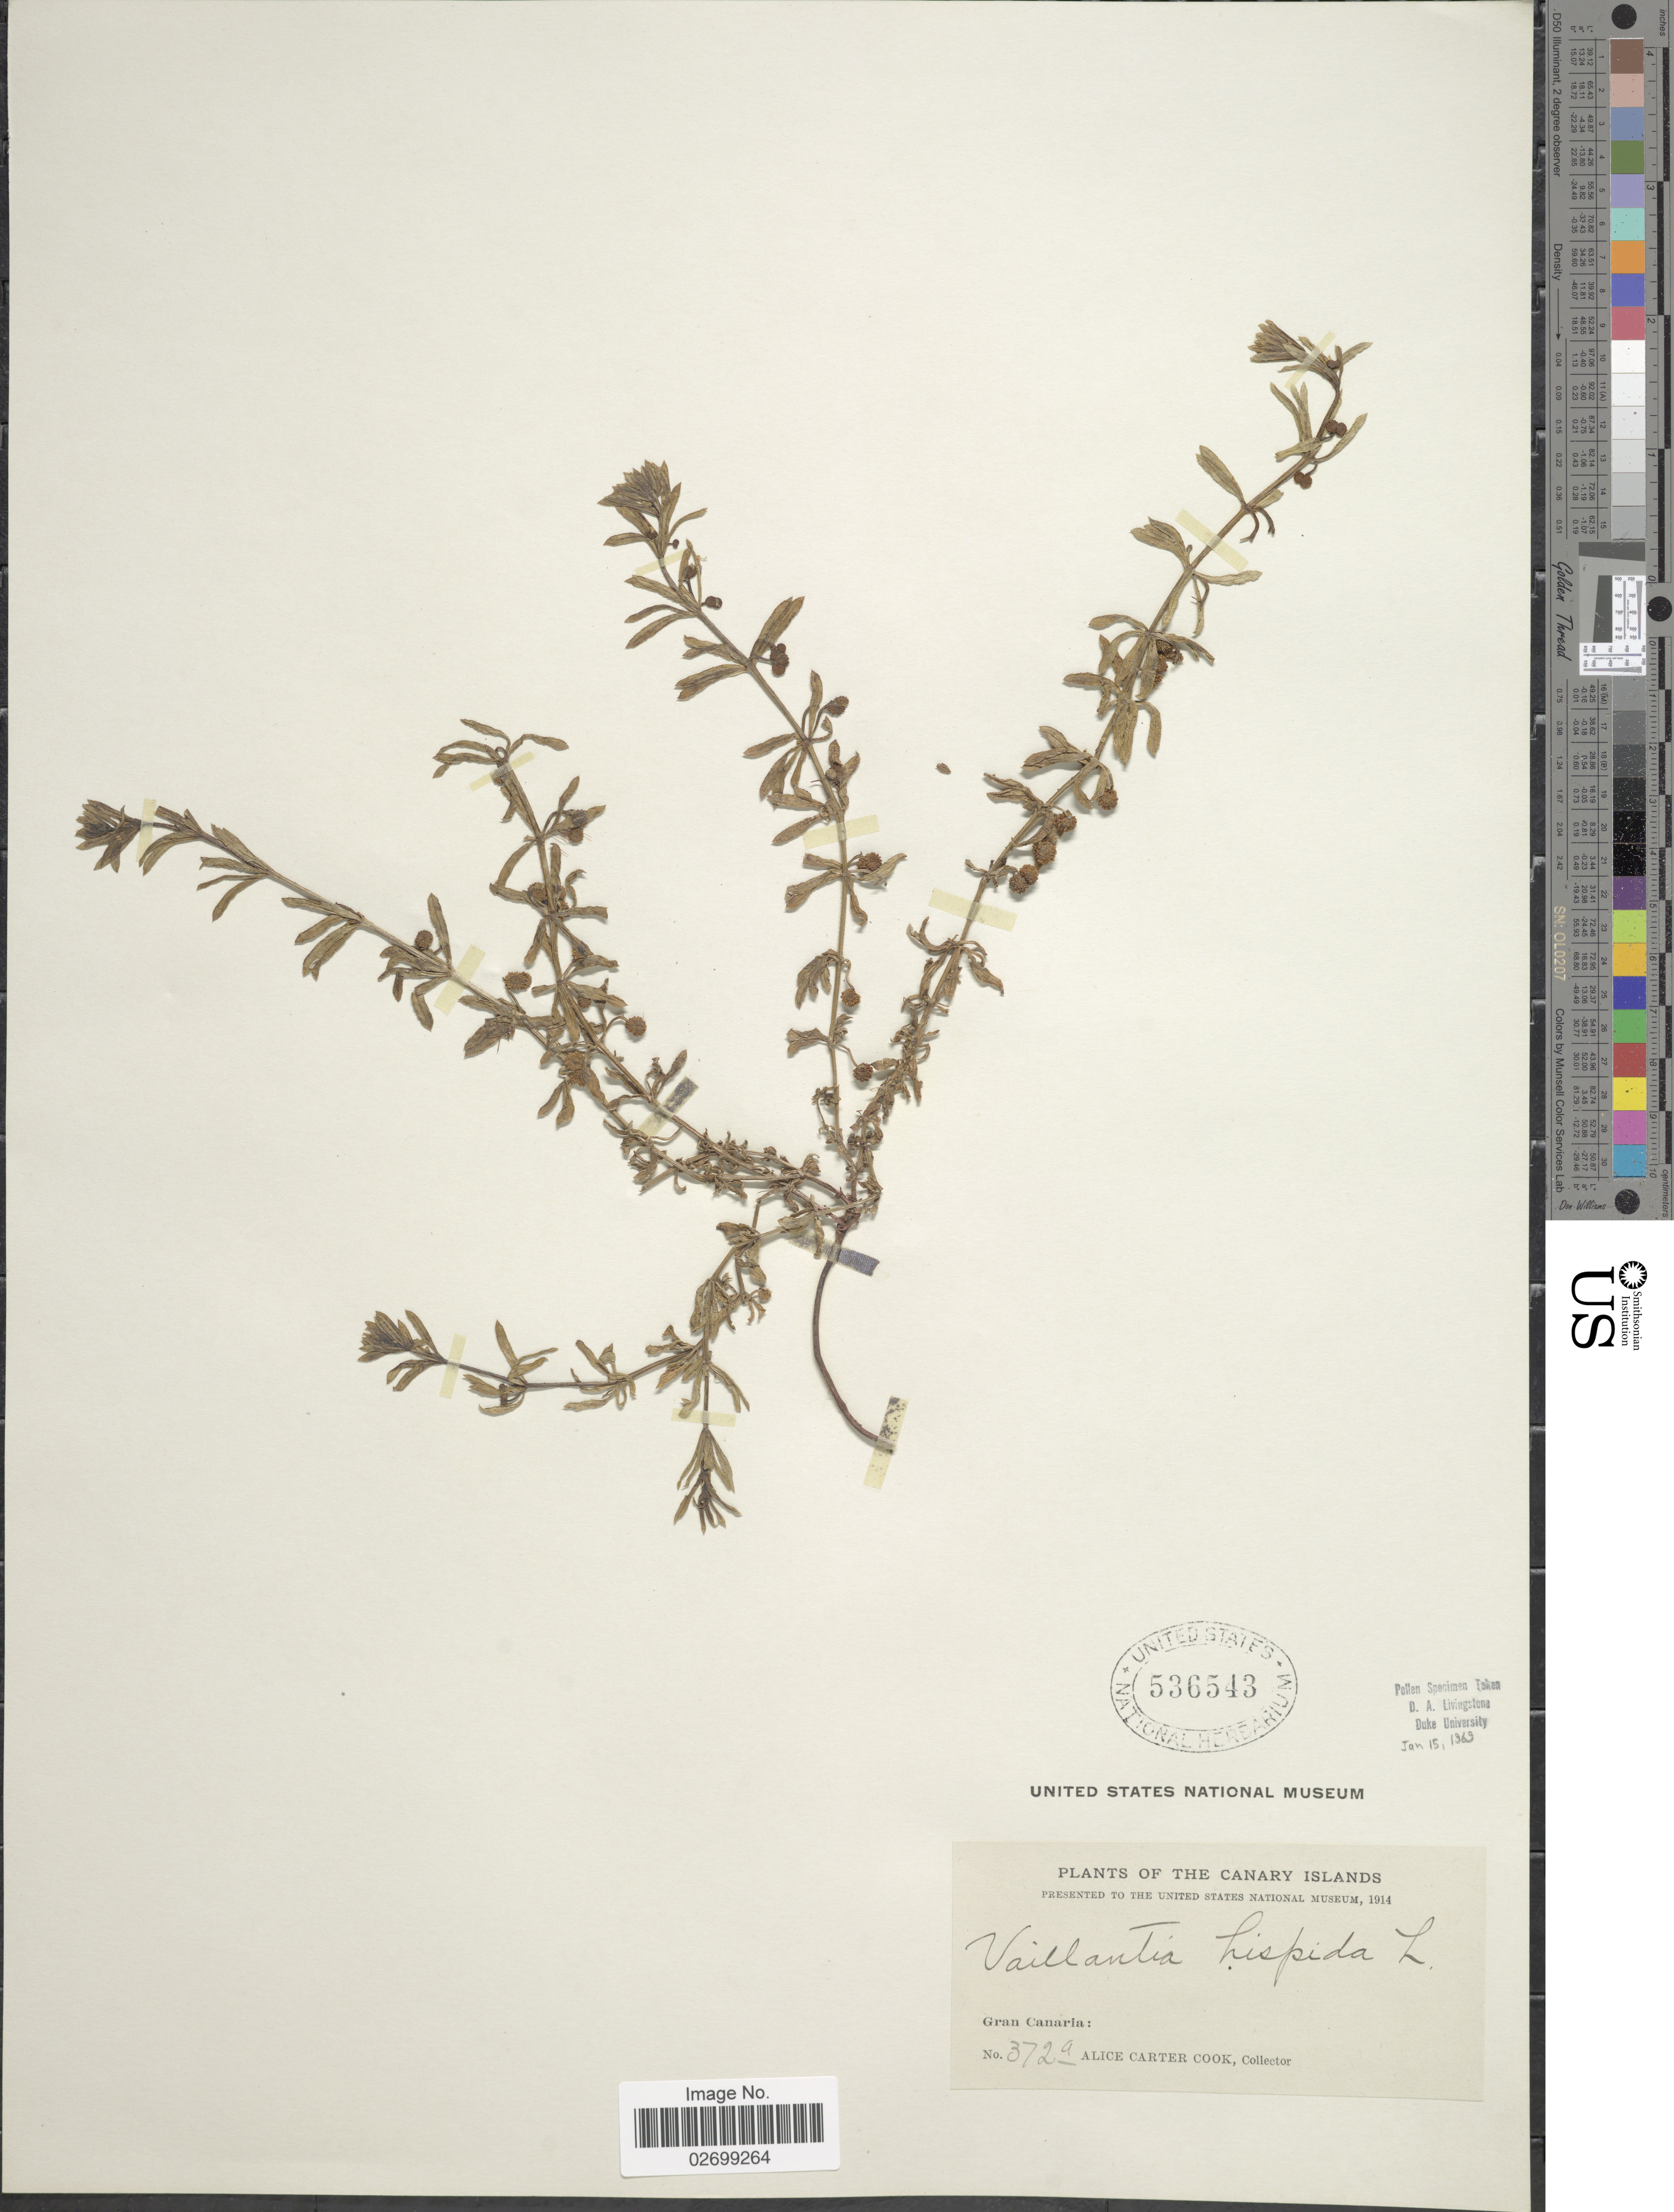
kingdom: Plantae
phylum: Tracheophyta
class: Magnoliopsida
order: Gentianales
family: Rubiaceae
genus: Valantia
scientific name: Valantia hispida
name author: L.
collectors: Alice C. Cook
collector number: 372a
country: Spain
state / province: Canarias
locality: Canary Islands, Gran Canaria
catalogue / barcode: US 536543